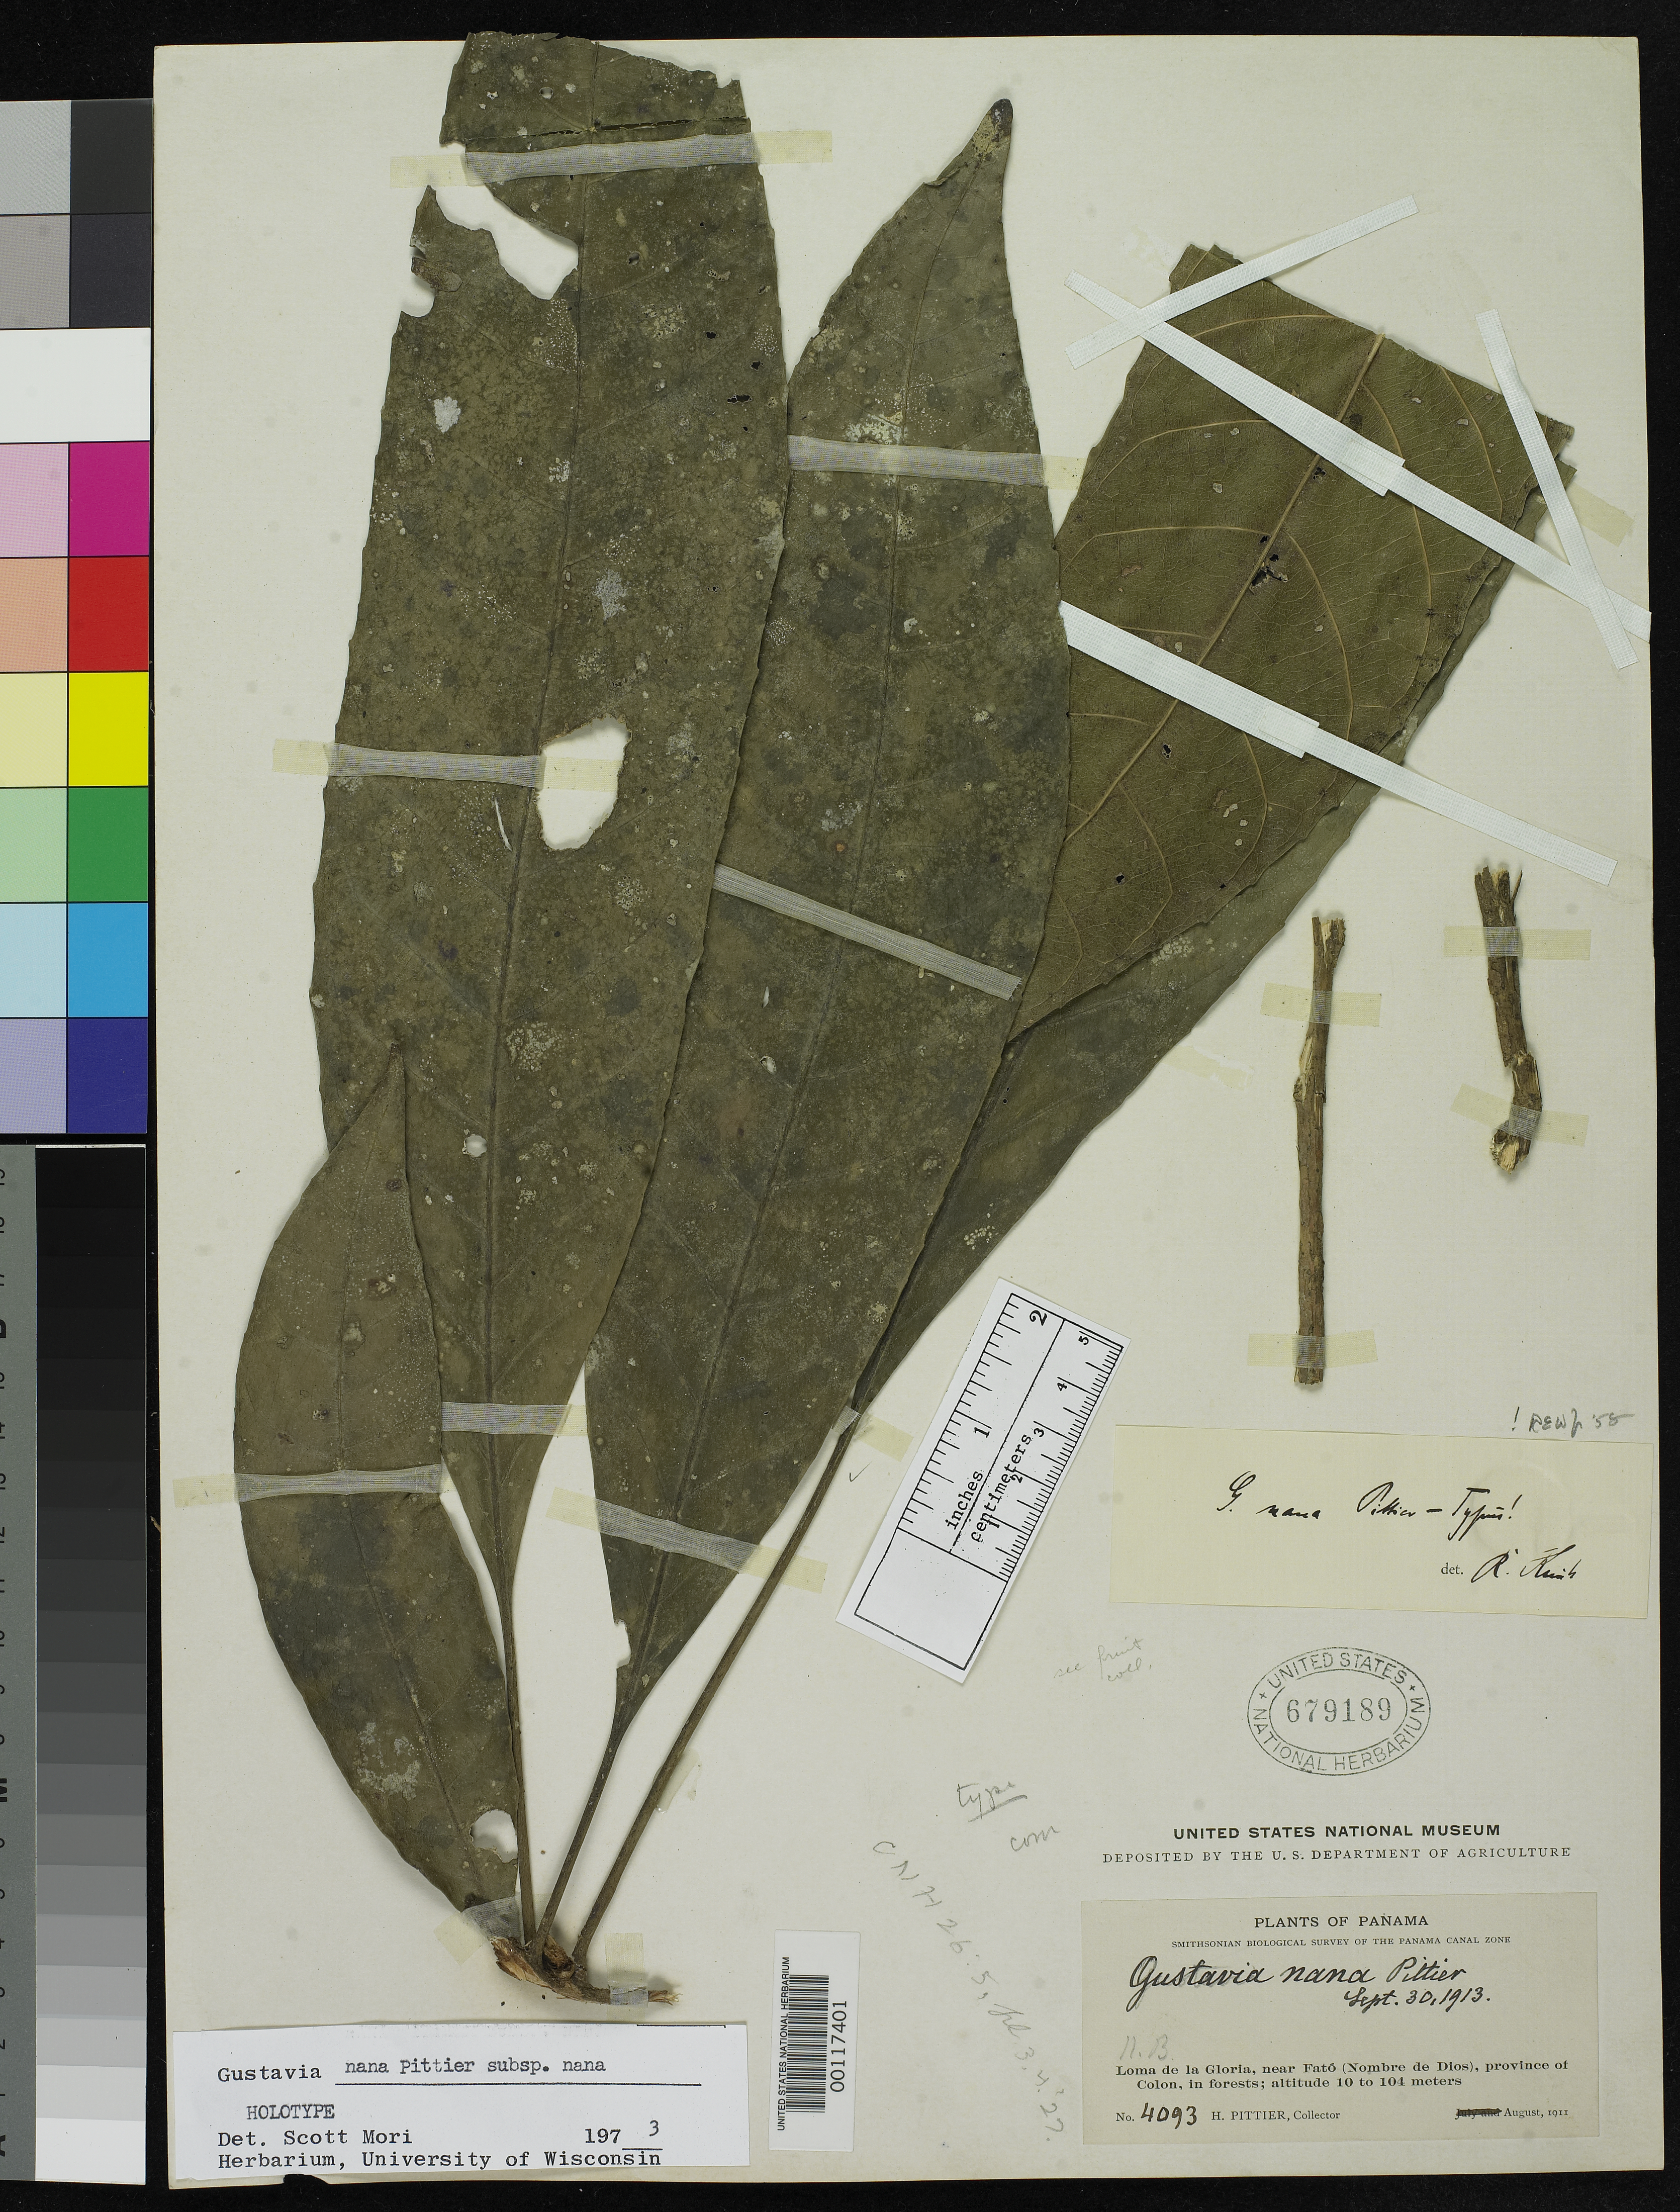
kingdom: Plantae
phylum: Tracheophyta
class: Magnoliopsida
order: Ericales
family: Lecythidaceae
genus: Gustavia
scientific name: Gustavia nana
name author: Pittier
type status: Holotype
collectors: H. F. Pittier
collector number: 4093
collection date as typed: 04 Aug 1911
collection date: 1911-08-04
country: Panama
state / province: Colón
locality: Loma de La Gloria, back of Fato.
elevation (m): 10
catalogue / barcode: US 679189